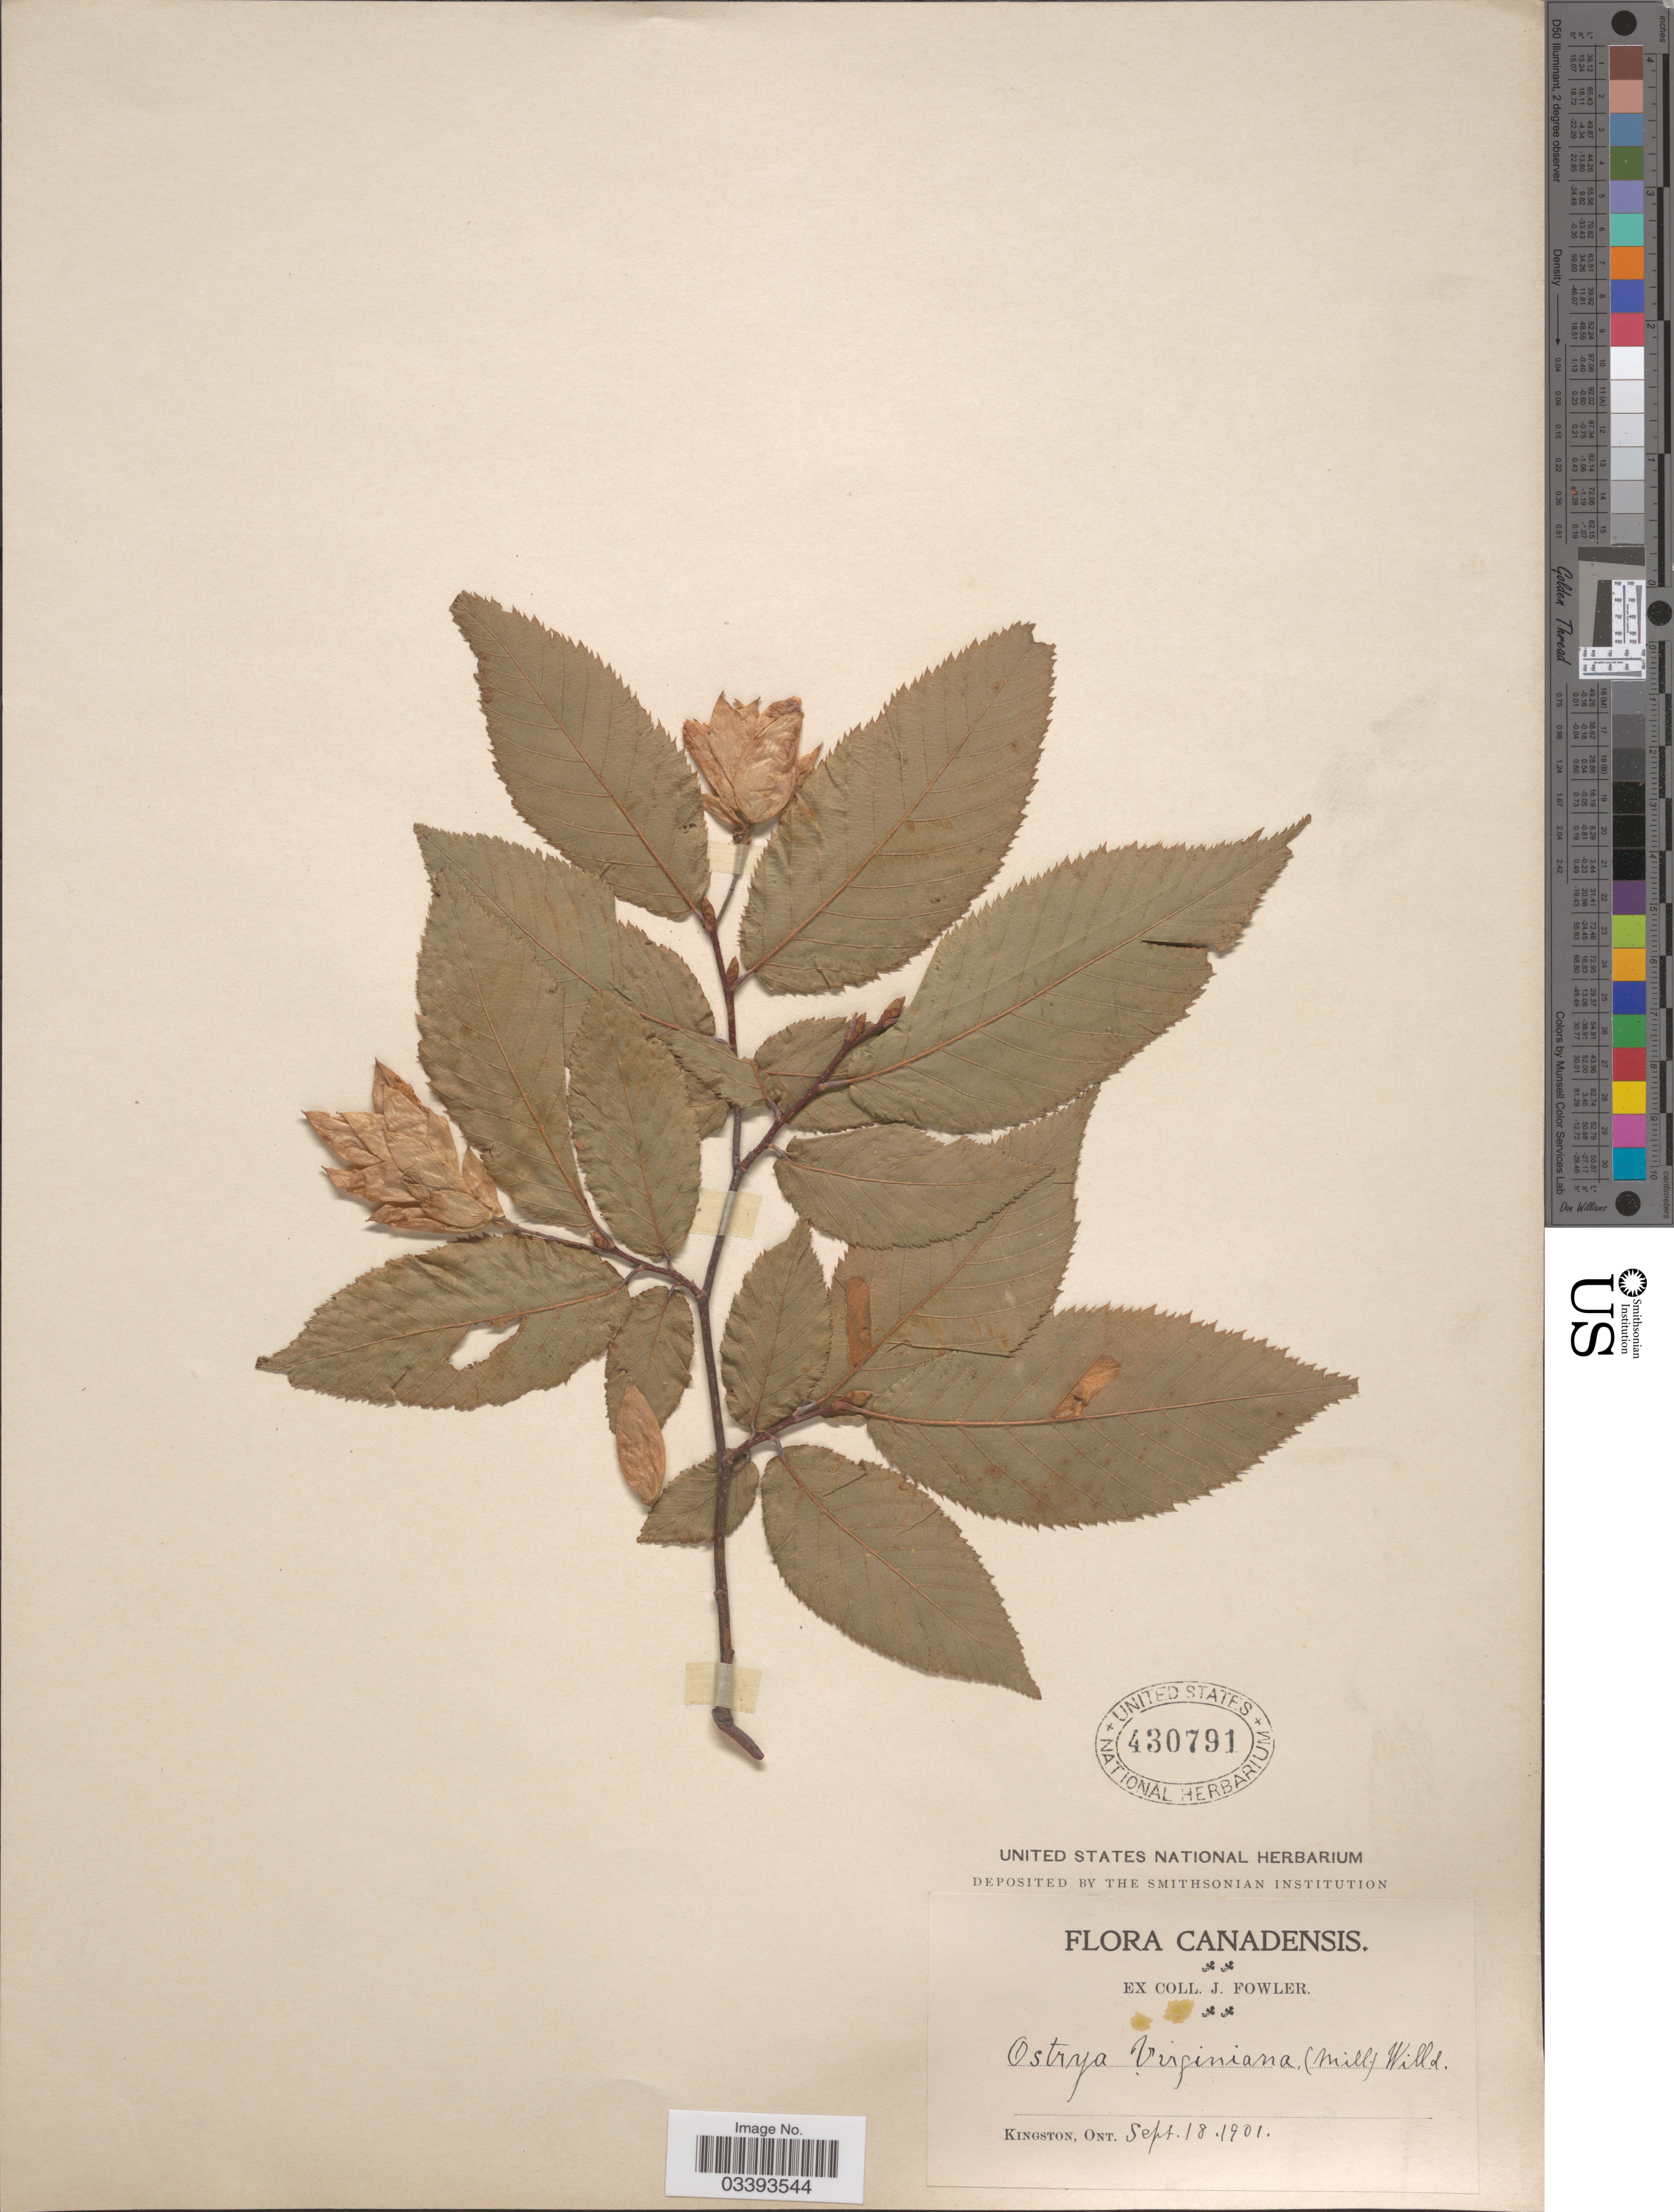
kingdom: Plantae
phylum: Tracheophyta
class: Magnoliopsida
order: Fagales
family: Betulaceae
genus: Ostrya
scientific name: Ostrya virginiana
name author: (Mill.) K. Koch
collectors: J. Fowler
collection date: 1901-09-18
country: Canada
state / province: Ontario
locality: Kingston, Ont.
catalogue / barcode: US 430791